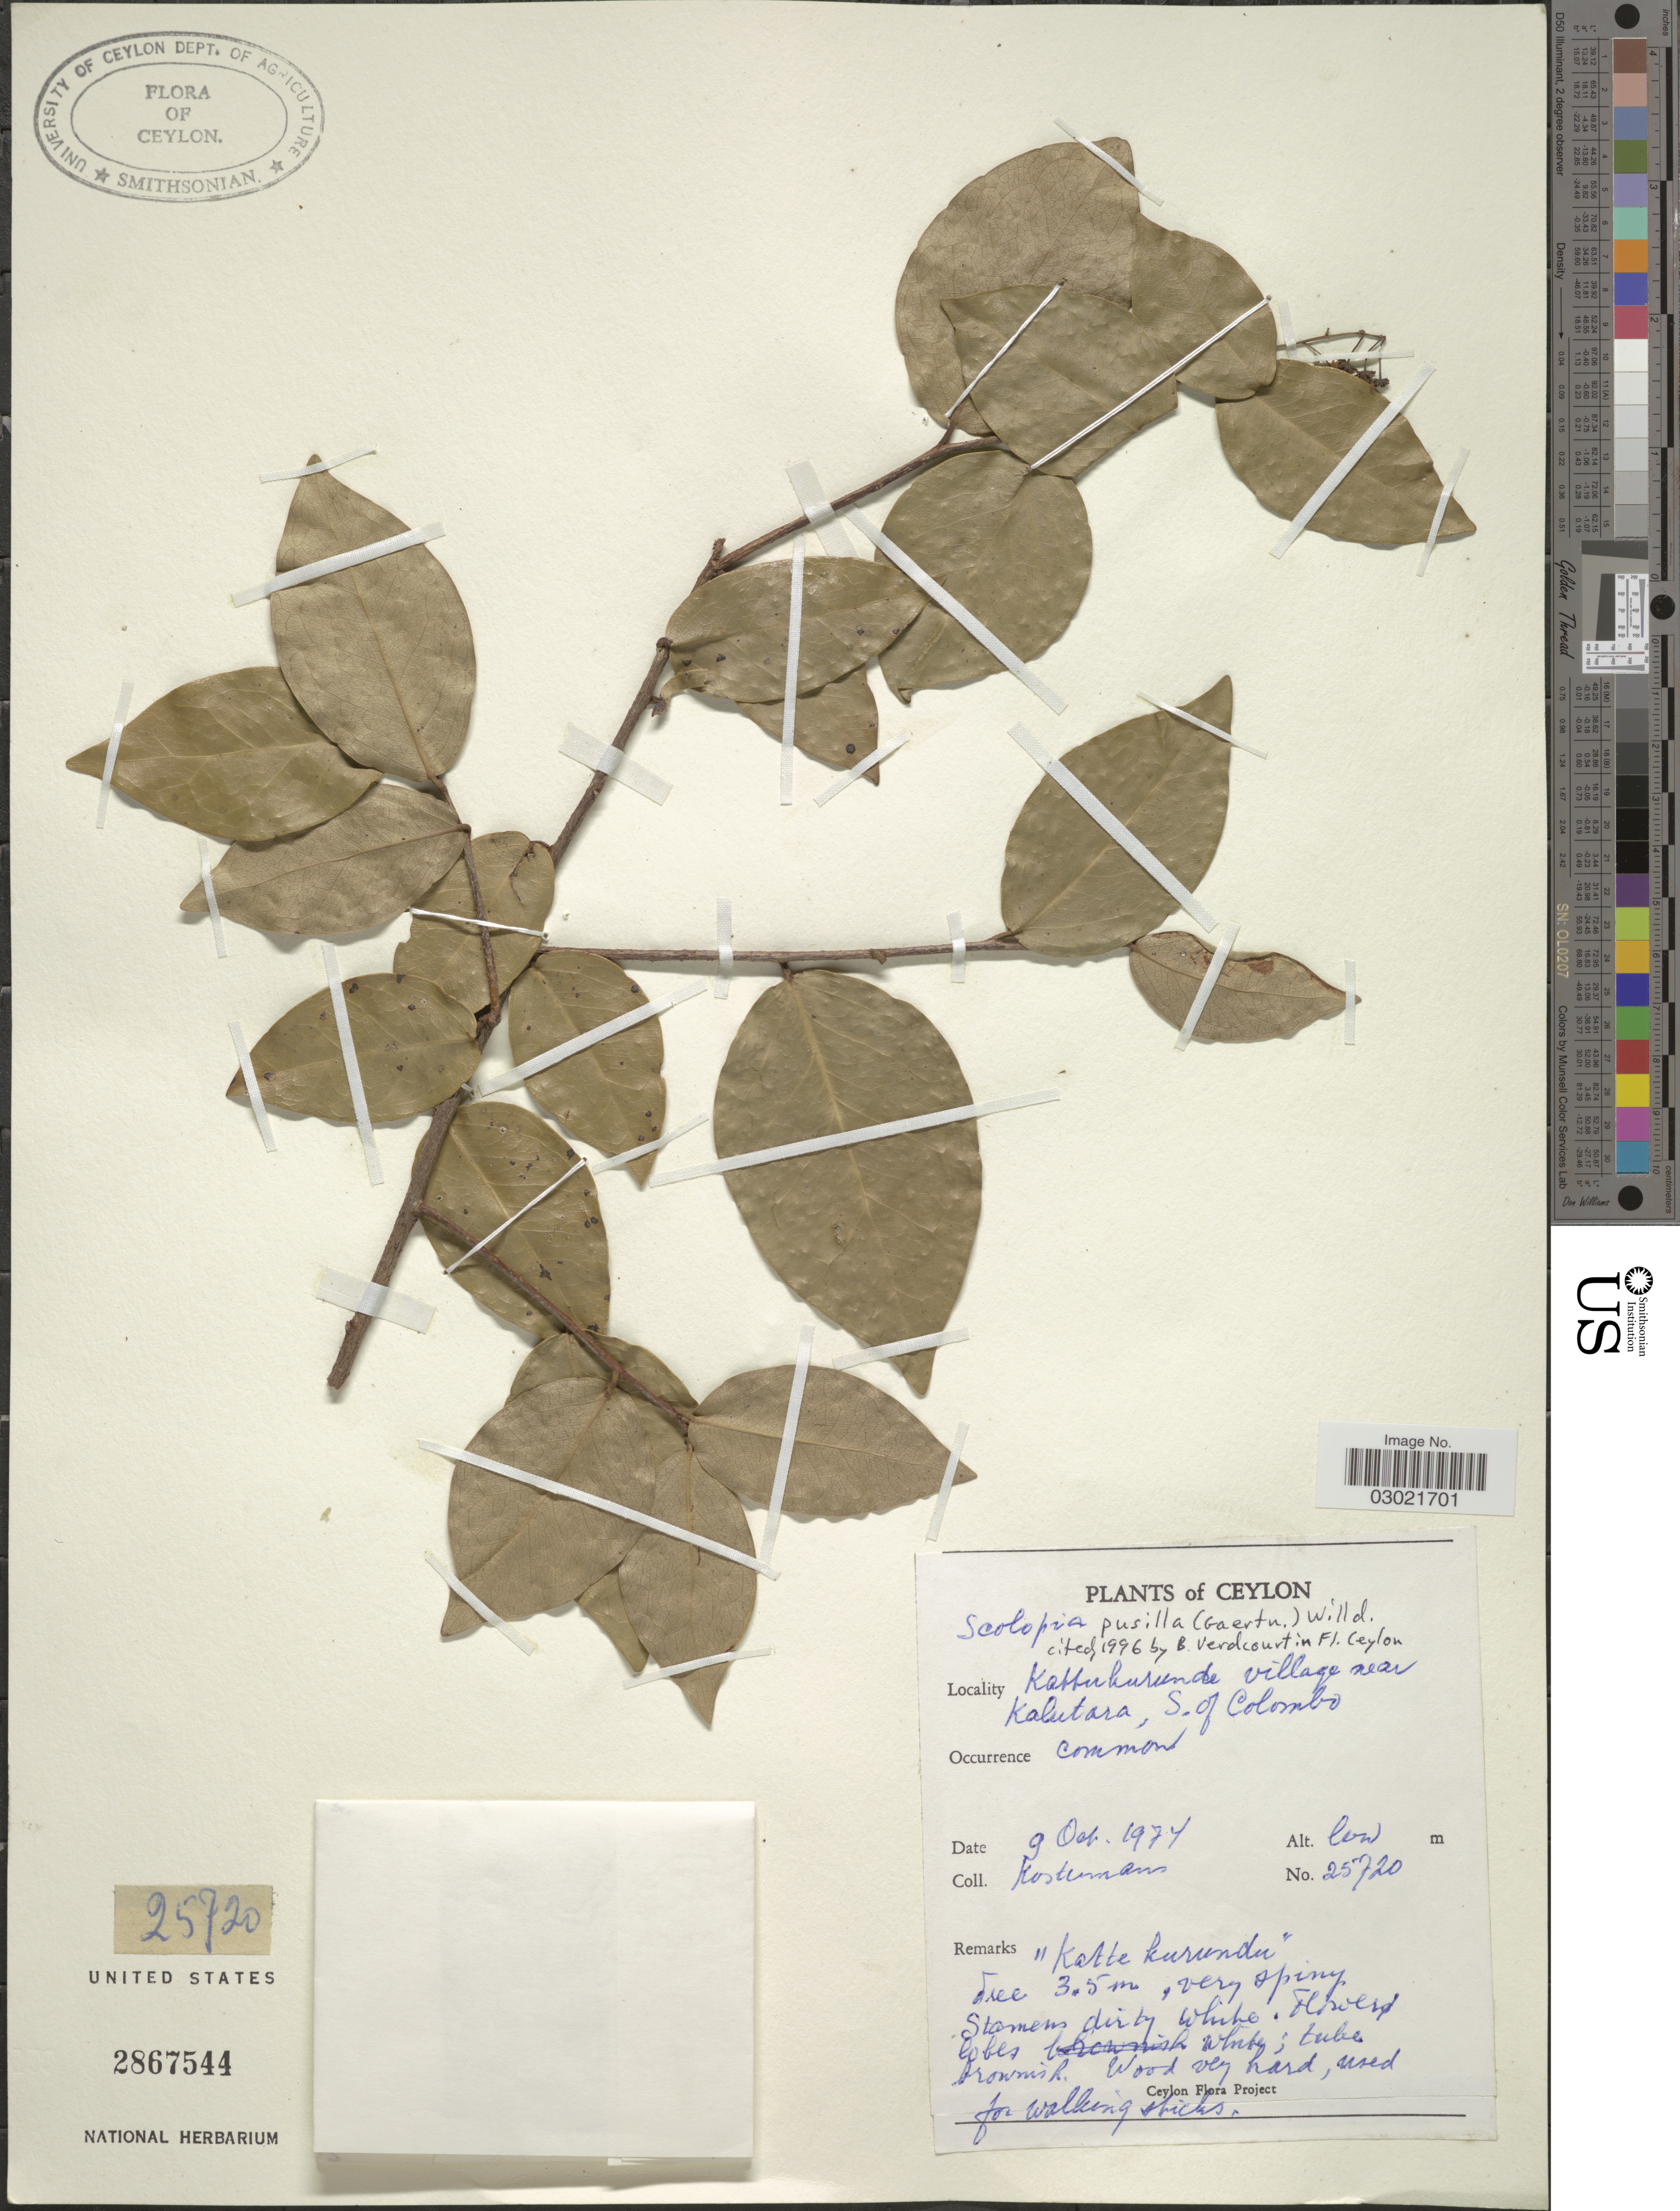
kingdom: Plantae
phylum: Tracheophyta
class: Magnoliopsida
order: Malpighiales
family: Salicaceae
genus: Scolopia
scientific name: Scolopia pusilla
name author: (Gaertn.) Willd.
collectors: Kostermans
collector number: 25720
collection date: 1974-10-09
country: Sri Lanka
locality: Ceylon. Kattukunde village near Kalutara, S. of Colombo.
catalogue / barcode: US 2867544